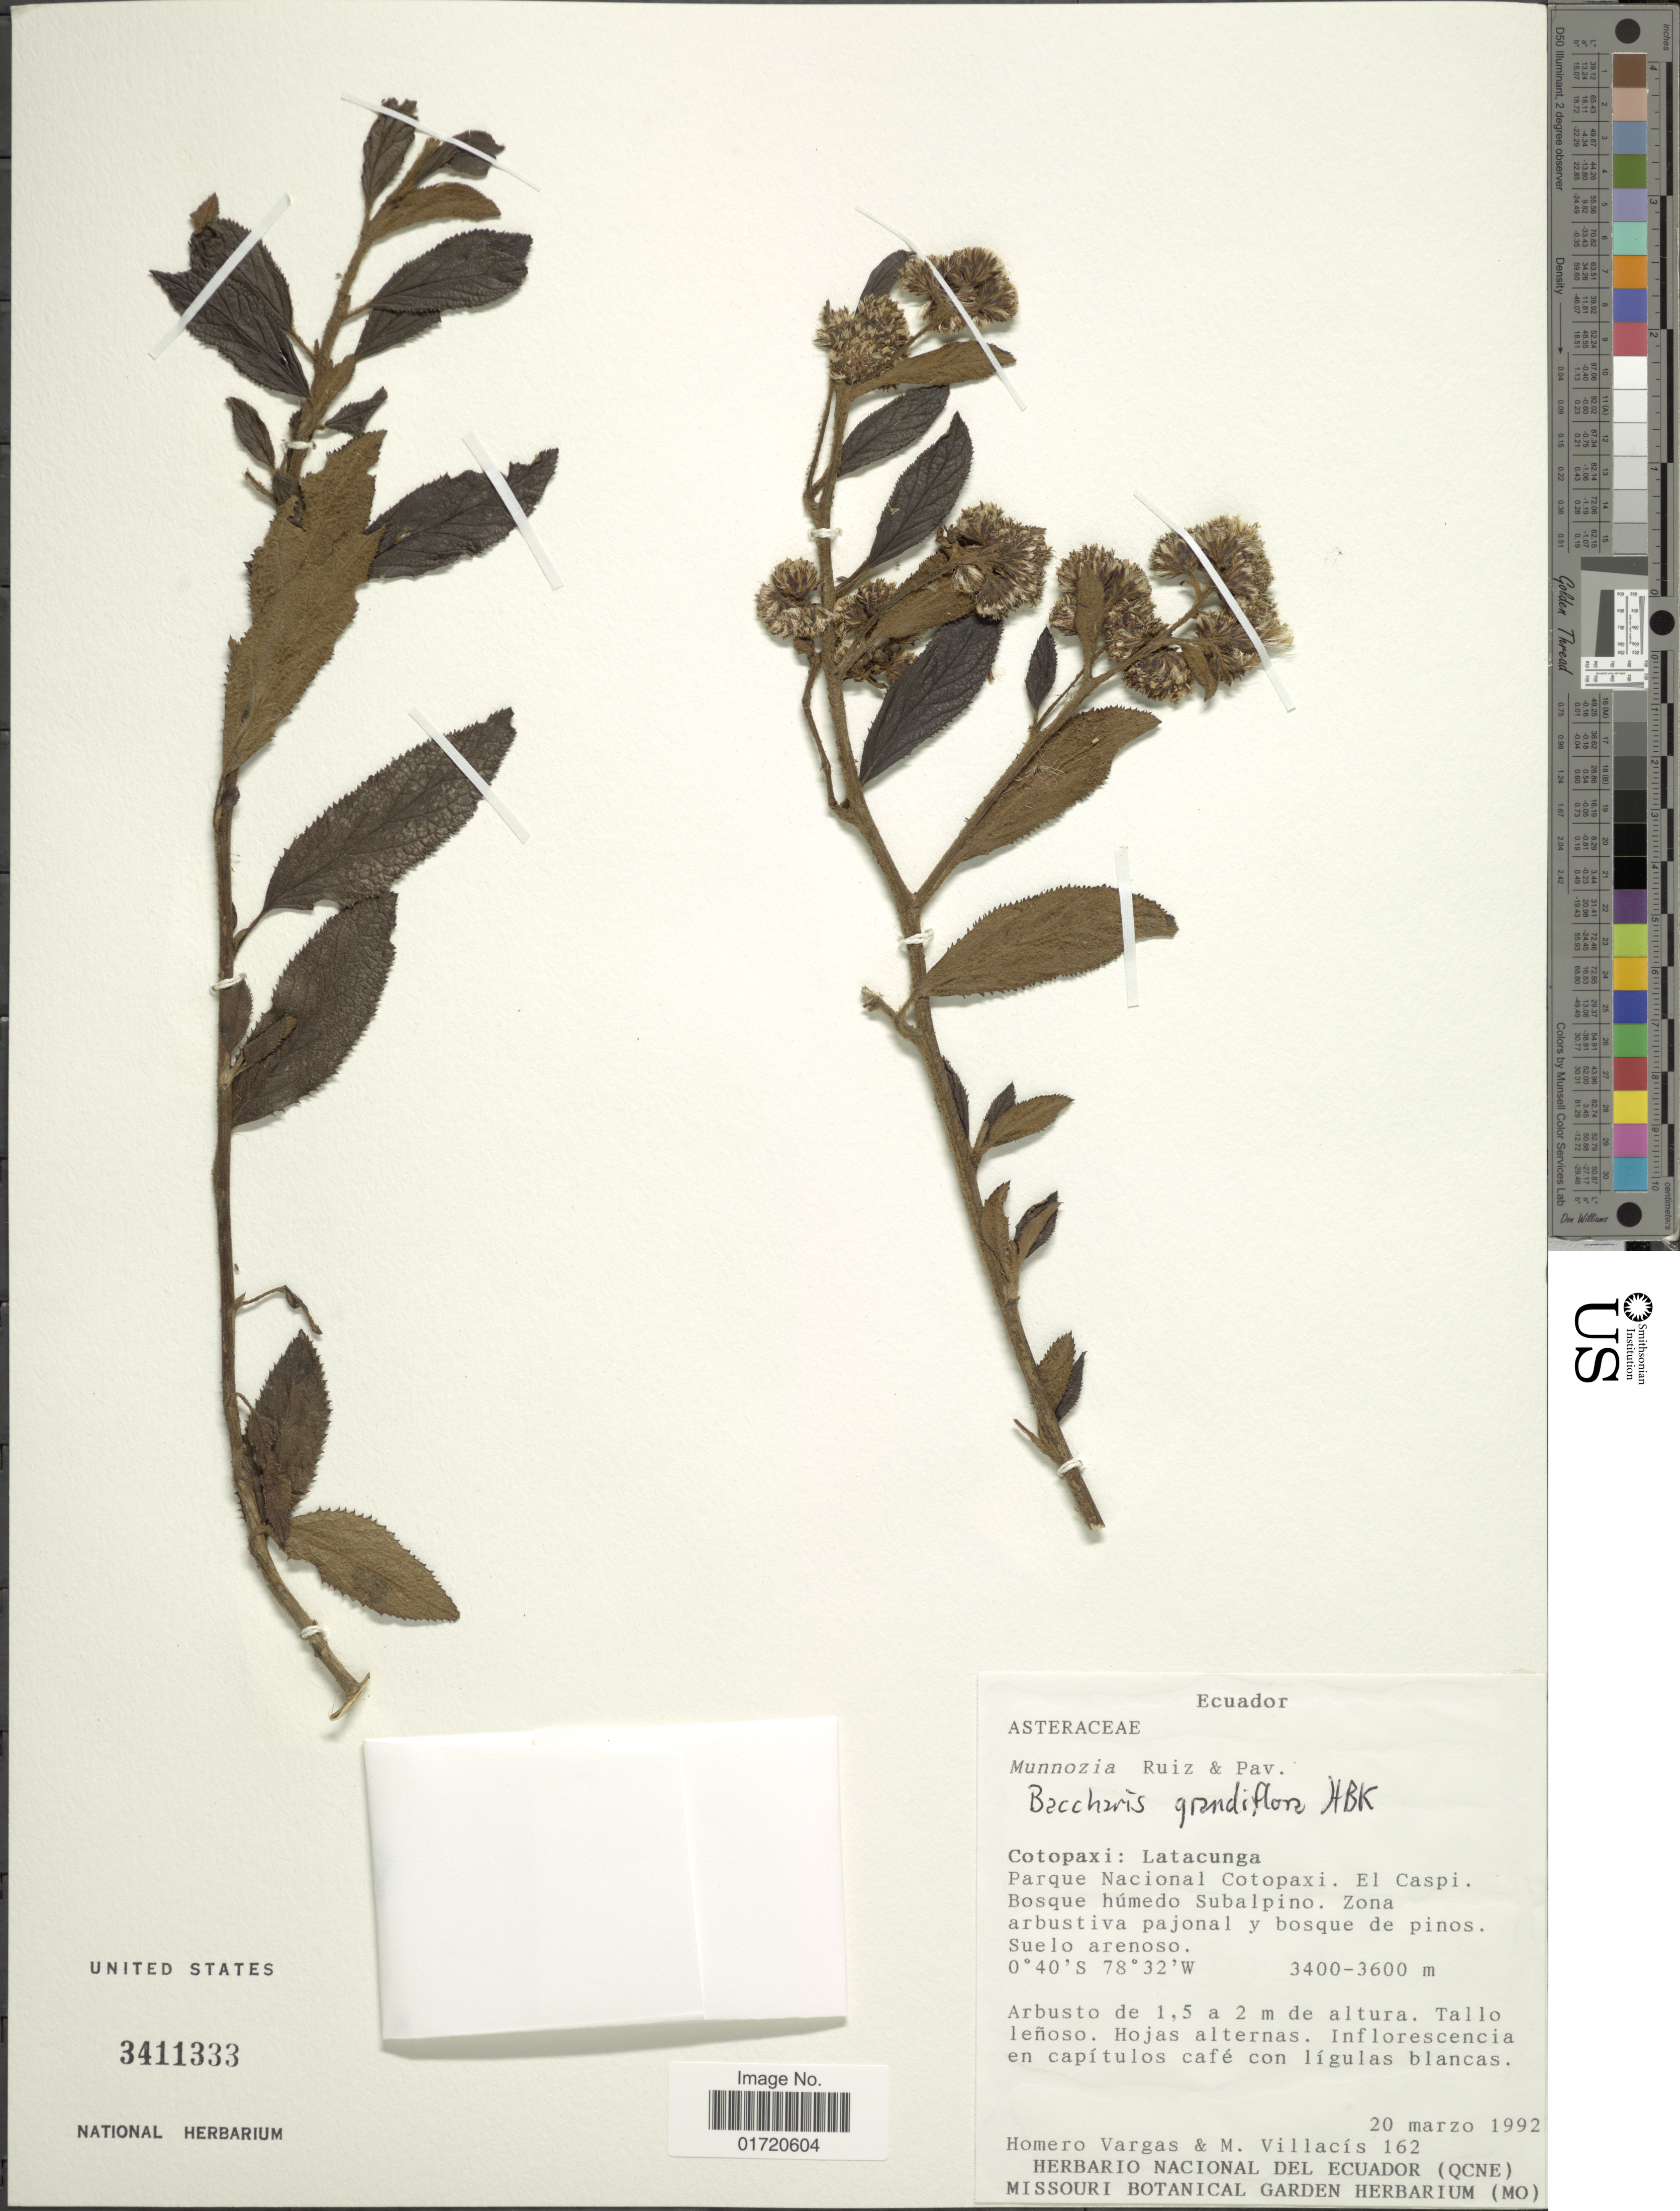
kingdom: Plantae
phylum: Tracheophyta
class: Magnoliopsida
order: Asterales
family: Asteraceae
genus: Baccharis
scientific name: Baccharis grandiflora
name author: Kunth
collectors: H. Vargas & M. Villacis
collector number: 162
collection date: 1992-03-20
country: Ecuador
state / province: Cotopaxi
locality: Latacunga. parque Nacional Cotopaxi. El Caspi.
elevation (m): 3400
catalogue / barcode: US 3411333